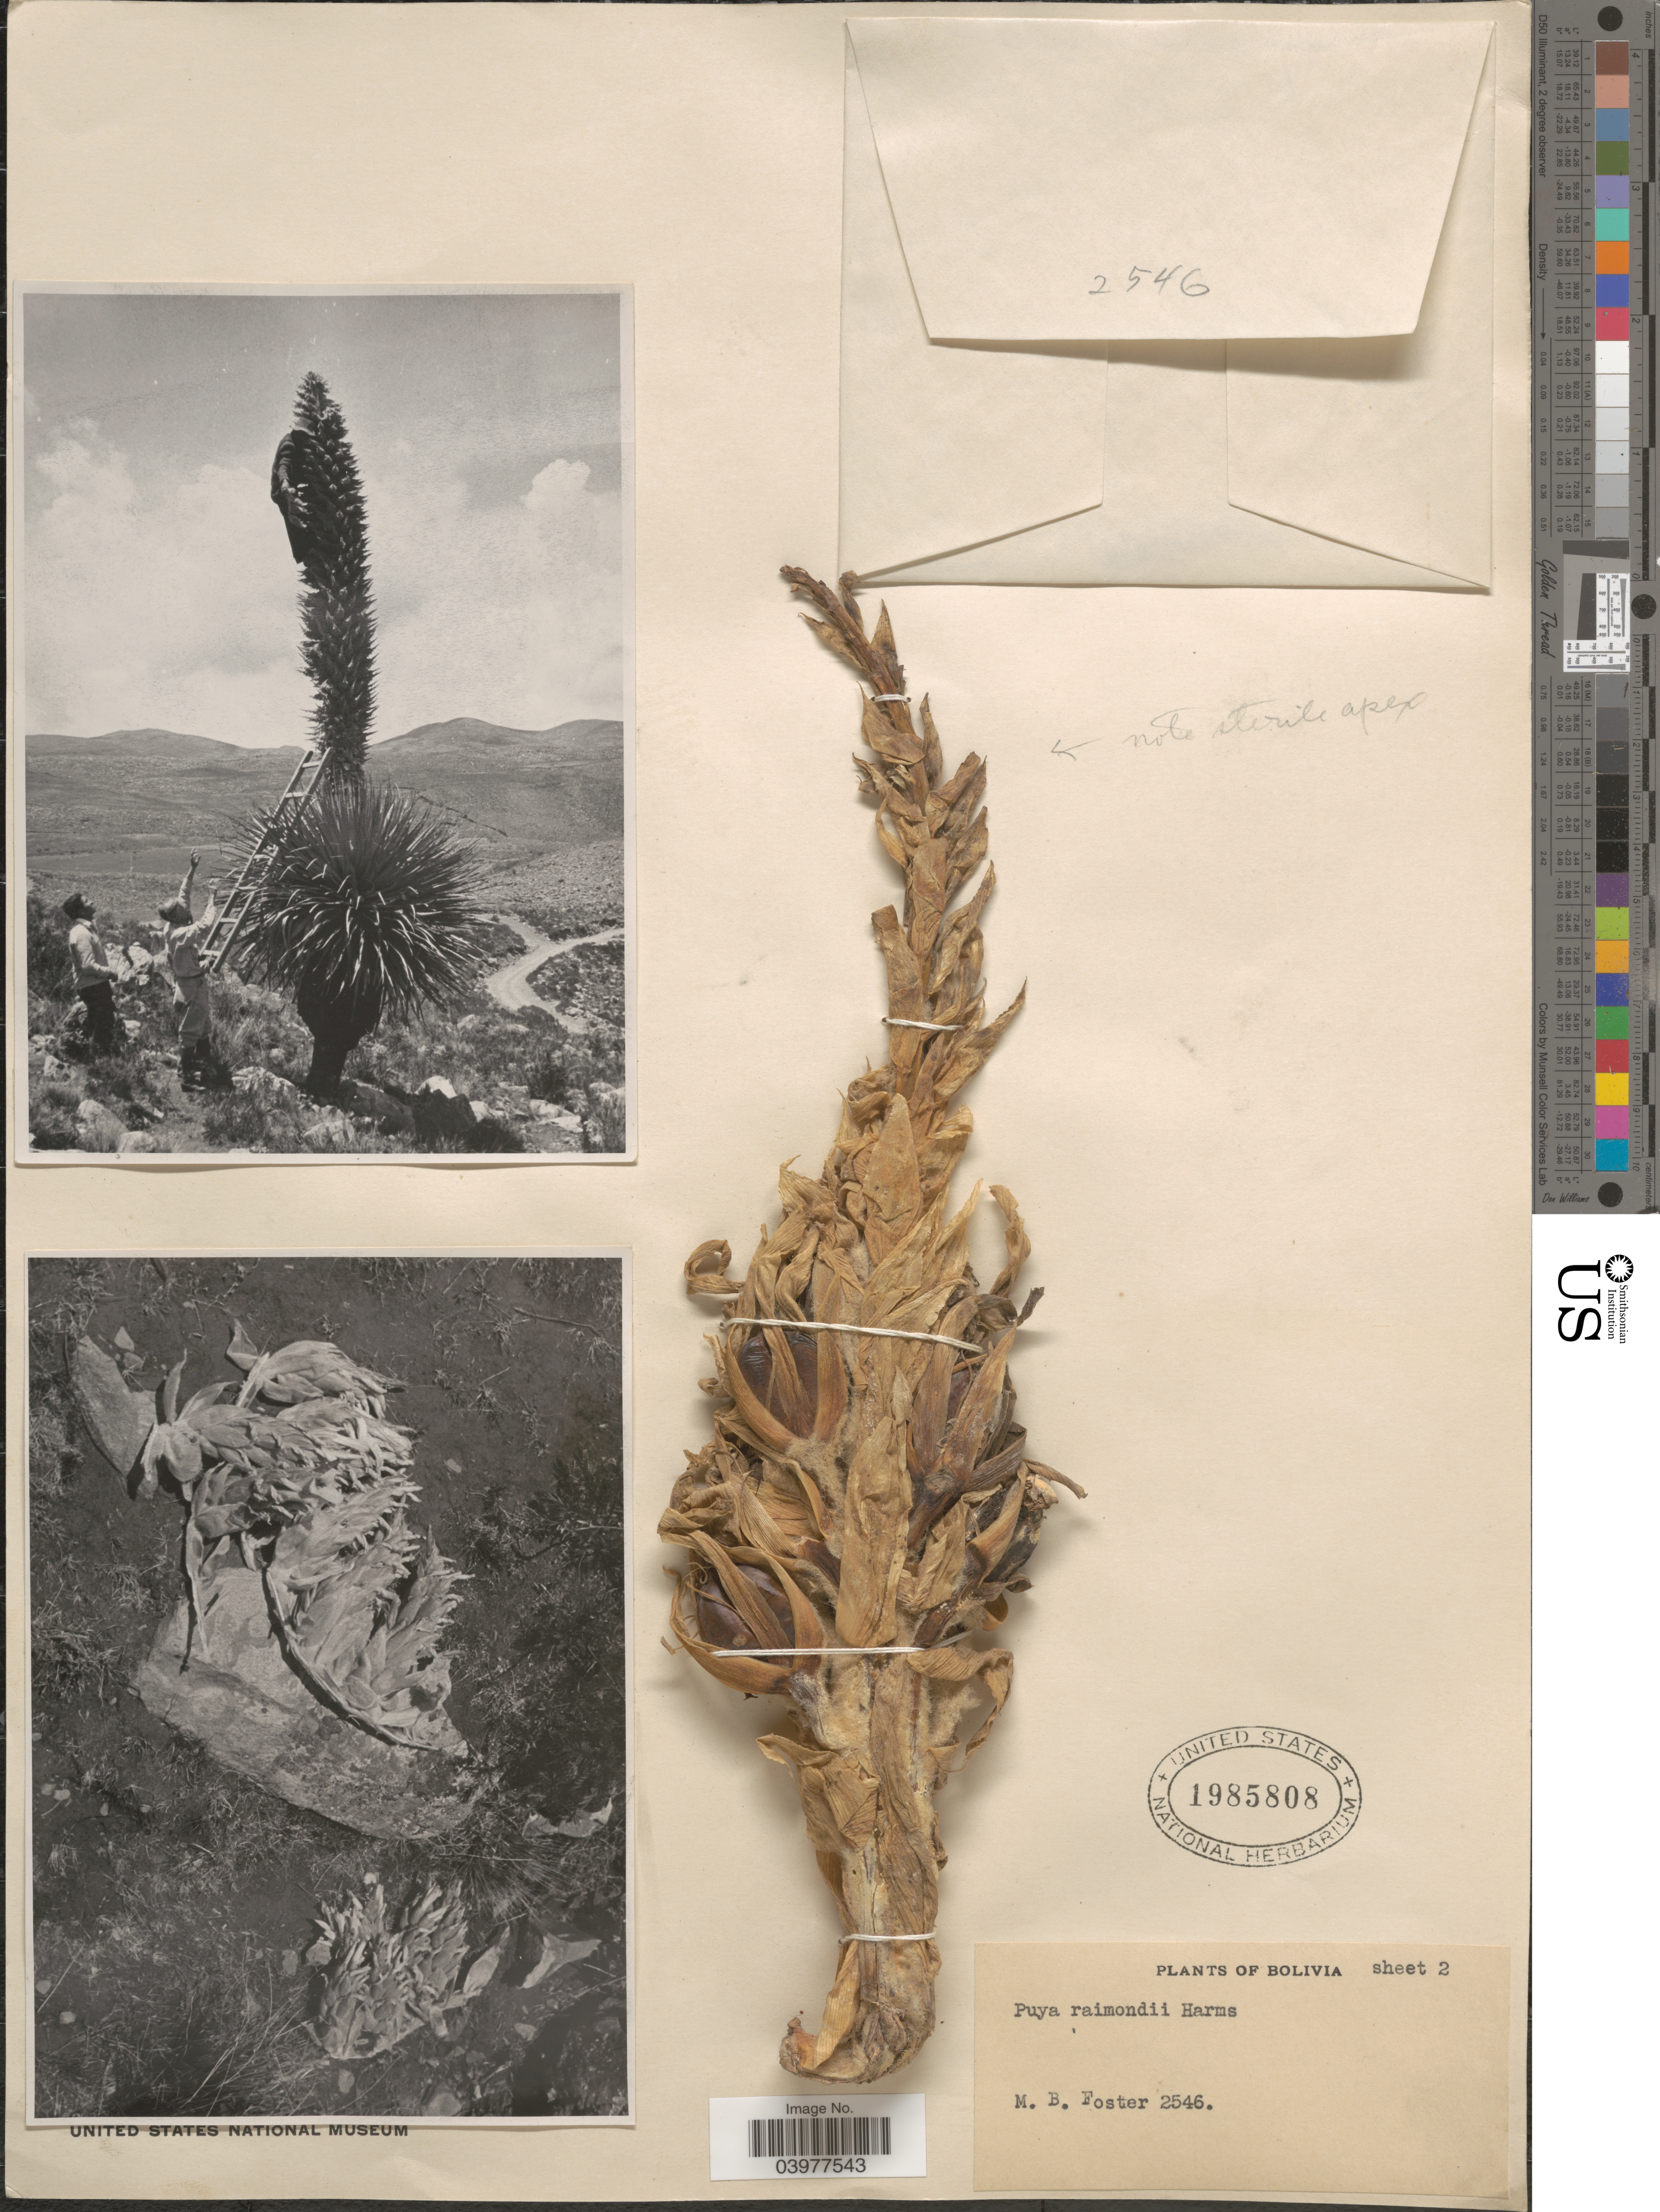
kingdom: Plantae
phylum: Tracheophyta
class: Liliopsida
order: Poales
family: Bromeliaceae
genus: Puya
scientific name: Puya raimondii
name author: Harms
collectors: M. B. Foster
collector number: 2546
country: Bolivia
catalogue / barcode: US 1985808